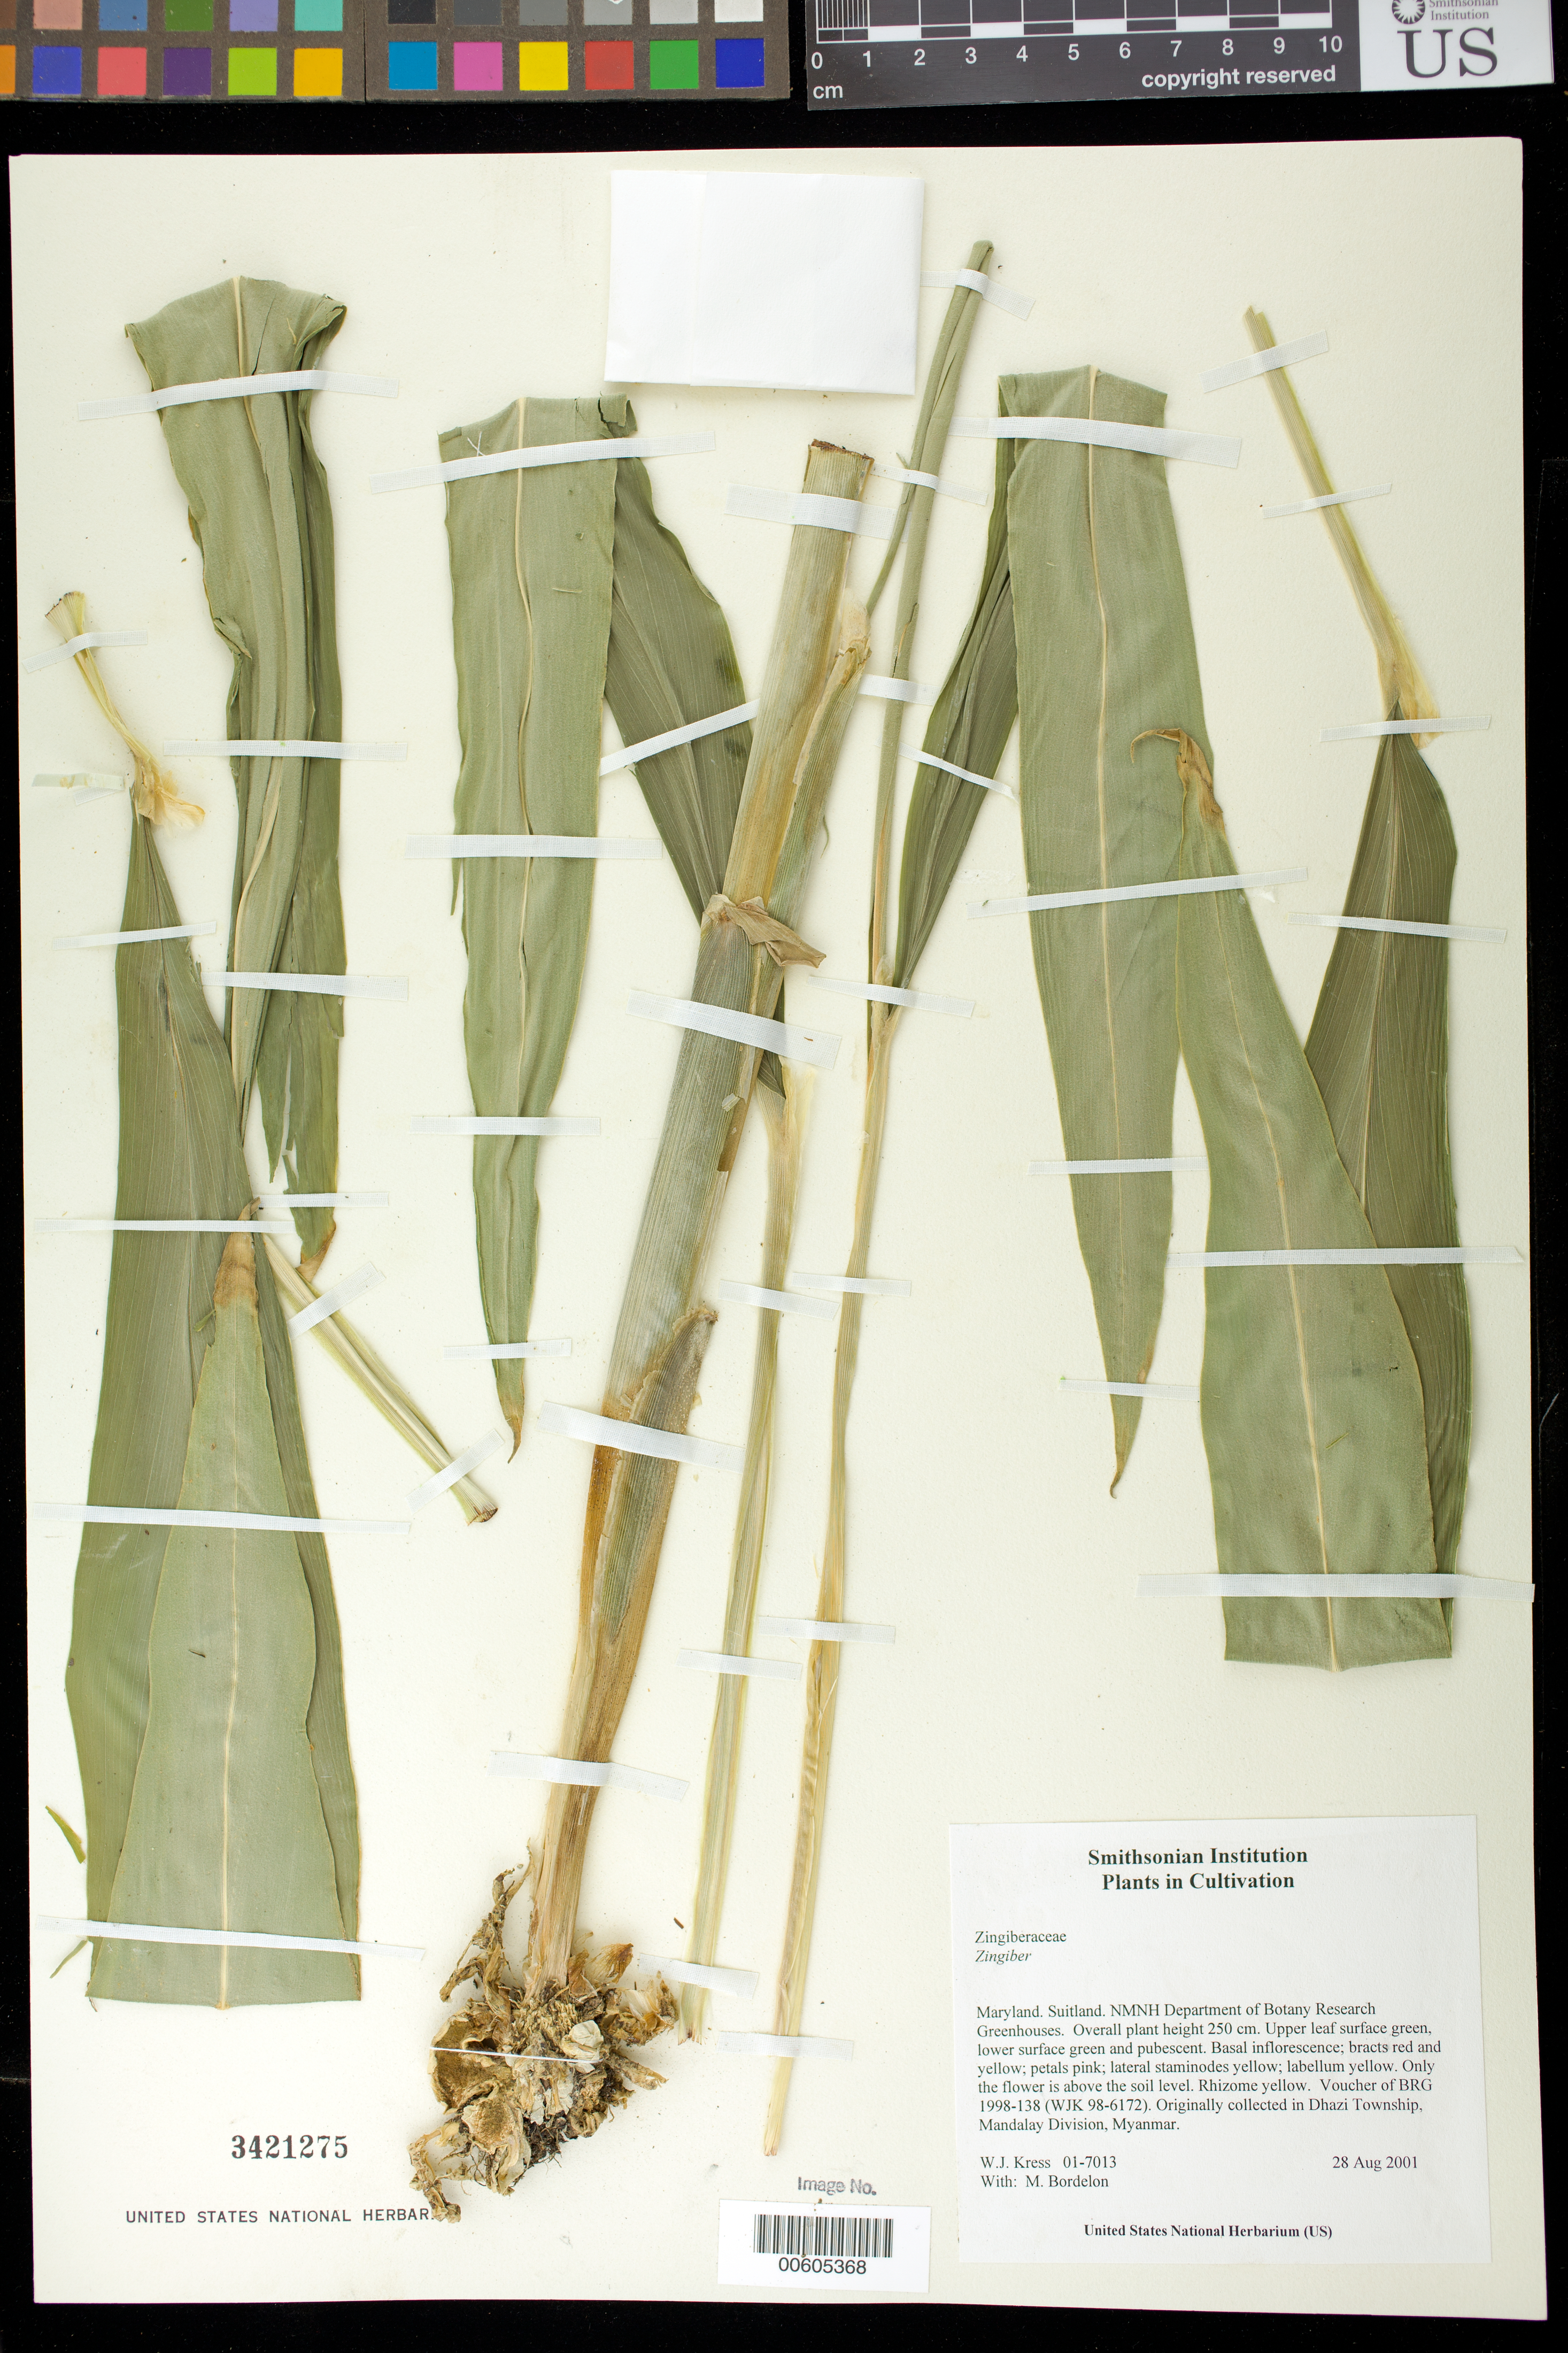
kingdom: Plantae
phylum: Tracheophyta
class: Liliopsida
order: Zingiberales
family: Zingiberaceae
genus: Zingiber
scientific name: Zingiber sp.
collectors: W. J. Kress & M. Bordelon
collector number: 01-7013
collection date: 2001-08-28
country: United States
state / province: Maryland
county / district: Prince George's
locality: NMNH Botany Research Greenhouses. Suitland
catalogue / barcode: US 3421275